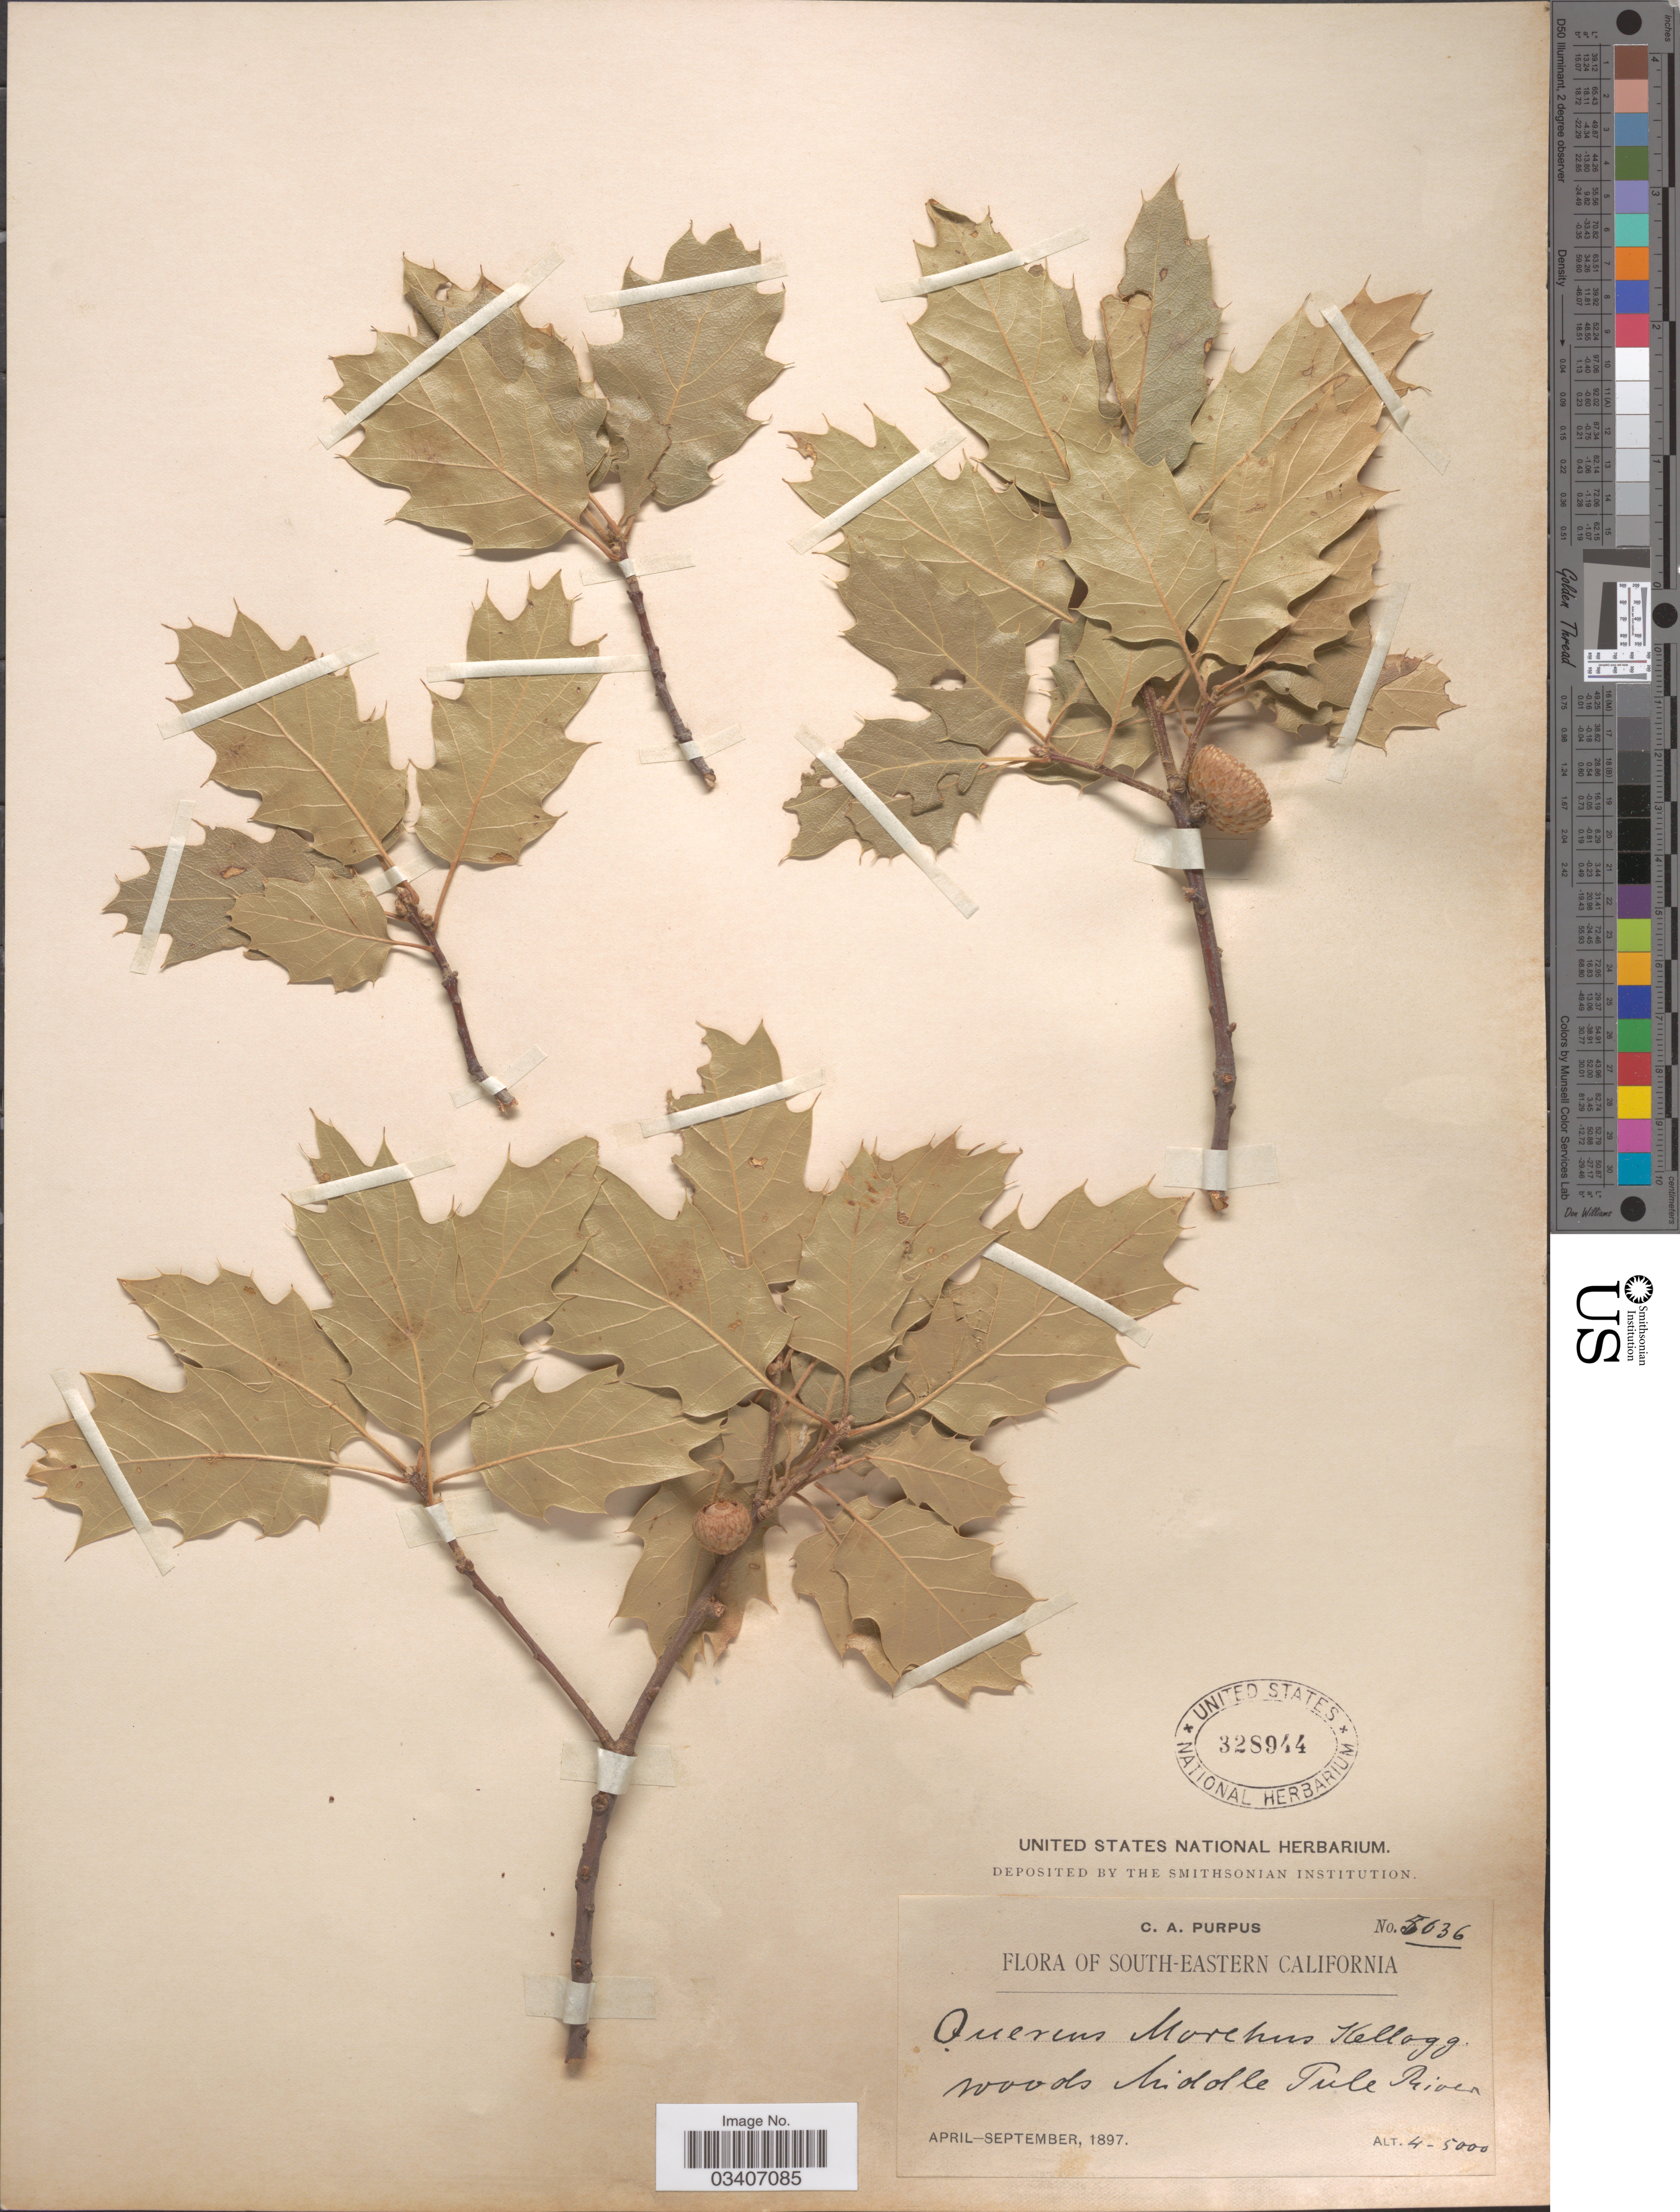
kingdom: Plantae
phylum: Tracheophyta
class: Magnoliopsida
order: Fagales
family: Fagaceae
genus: Quercus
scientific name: Quercus x moreha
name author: Kellogg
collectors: C. A. Purpus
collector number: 5036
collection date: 1897-04/1897-09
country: United States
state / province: California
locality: South-eastern California. Woods Middle Tule River.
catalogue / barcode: US 328944